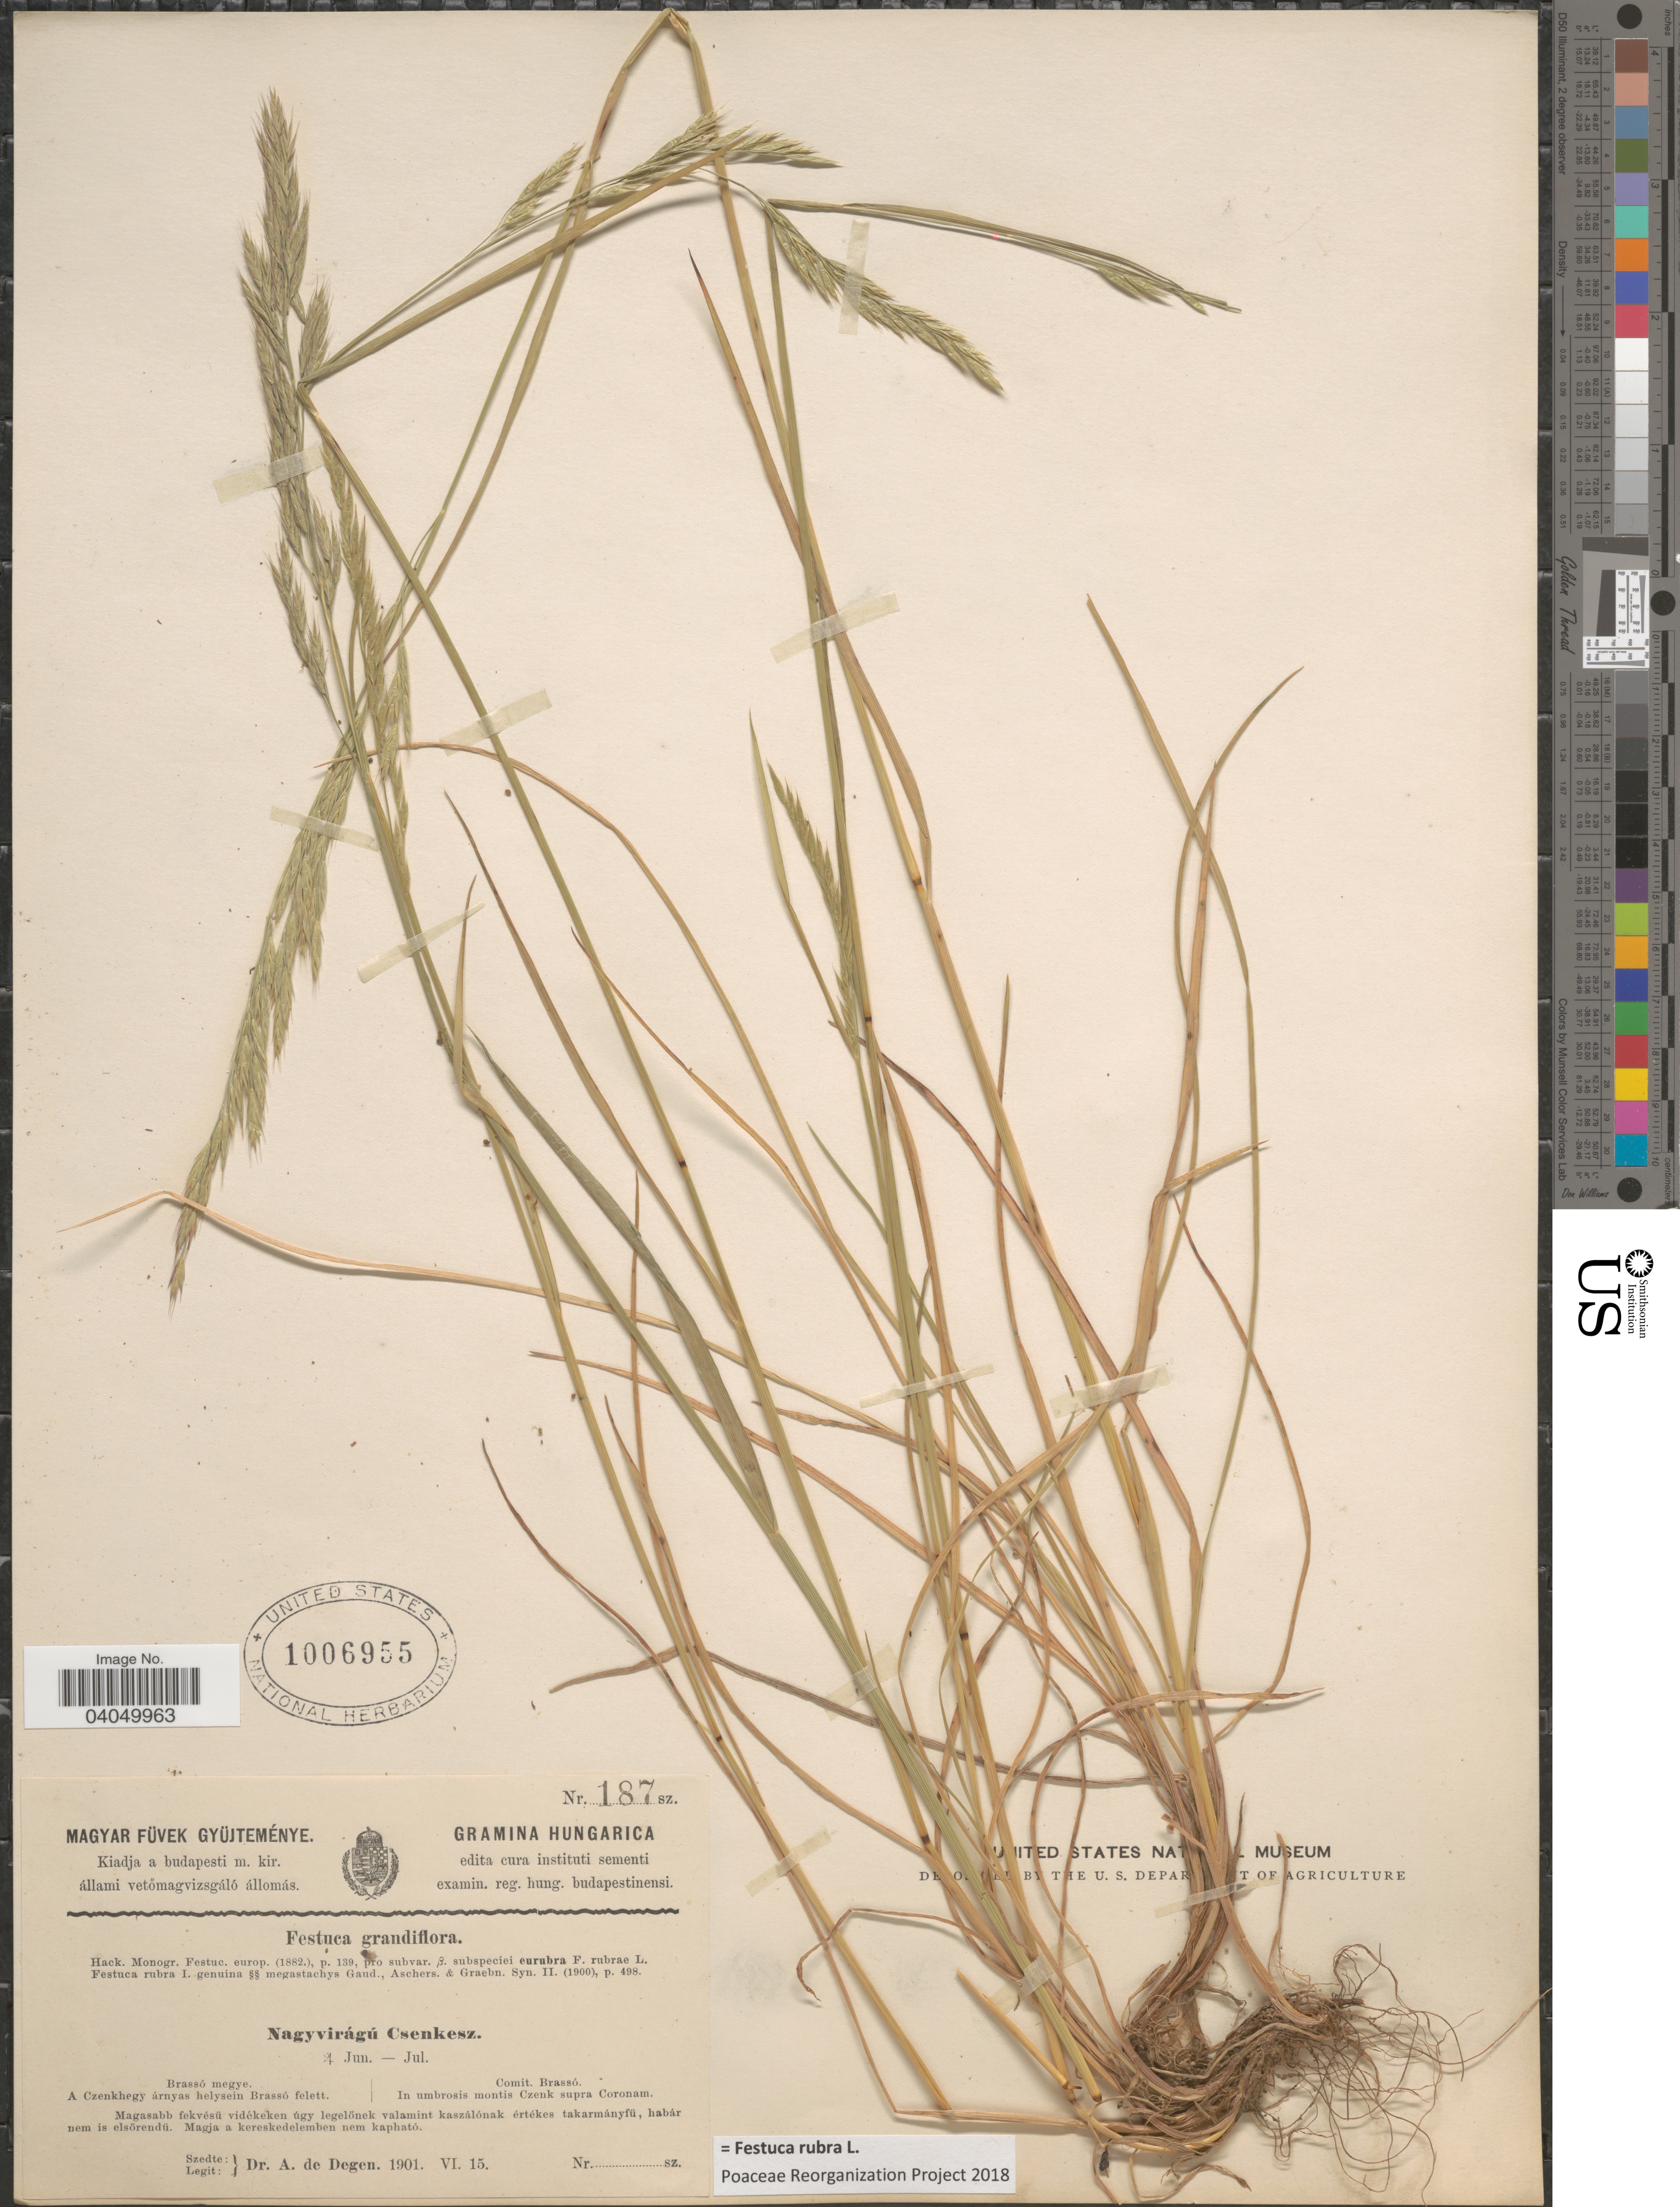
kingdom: Plantae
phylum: Tracheophyta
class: Liliopsida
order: Poales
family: Poaceae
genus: Festuca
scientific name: Festuca rubra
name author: L.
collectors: A. Degen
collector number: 187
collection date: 1901-06-15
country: Czechia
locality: Hungarica. Comit. Brassó. In umbrosis montis Czeuk supra Coronam.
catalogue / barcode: US 1006955